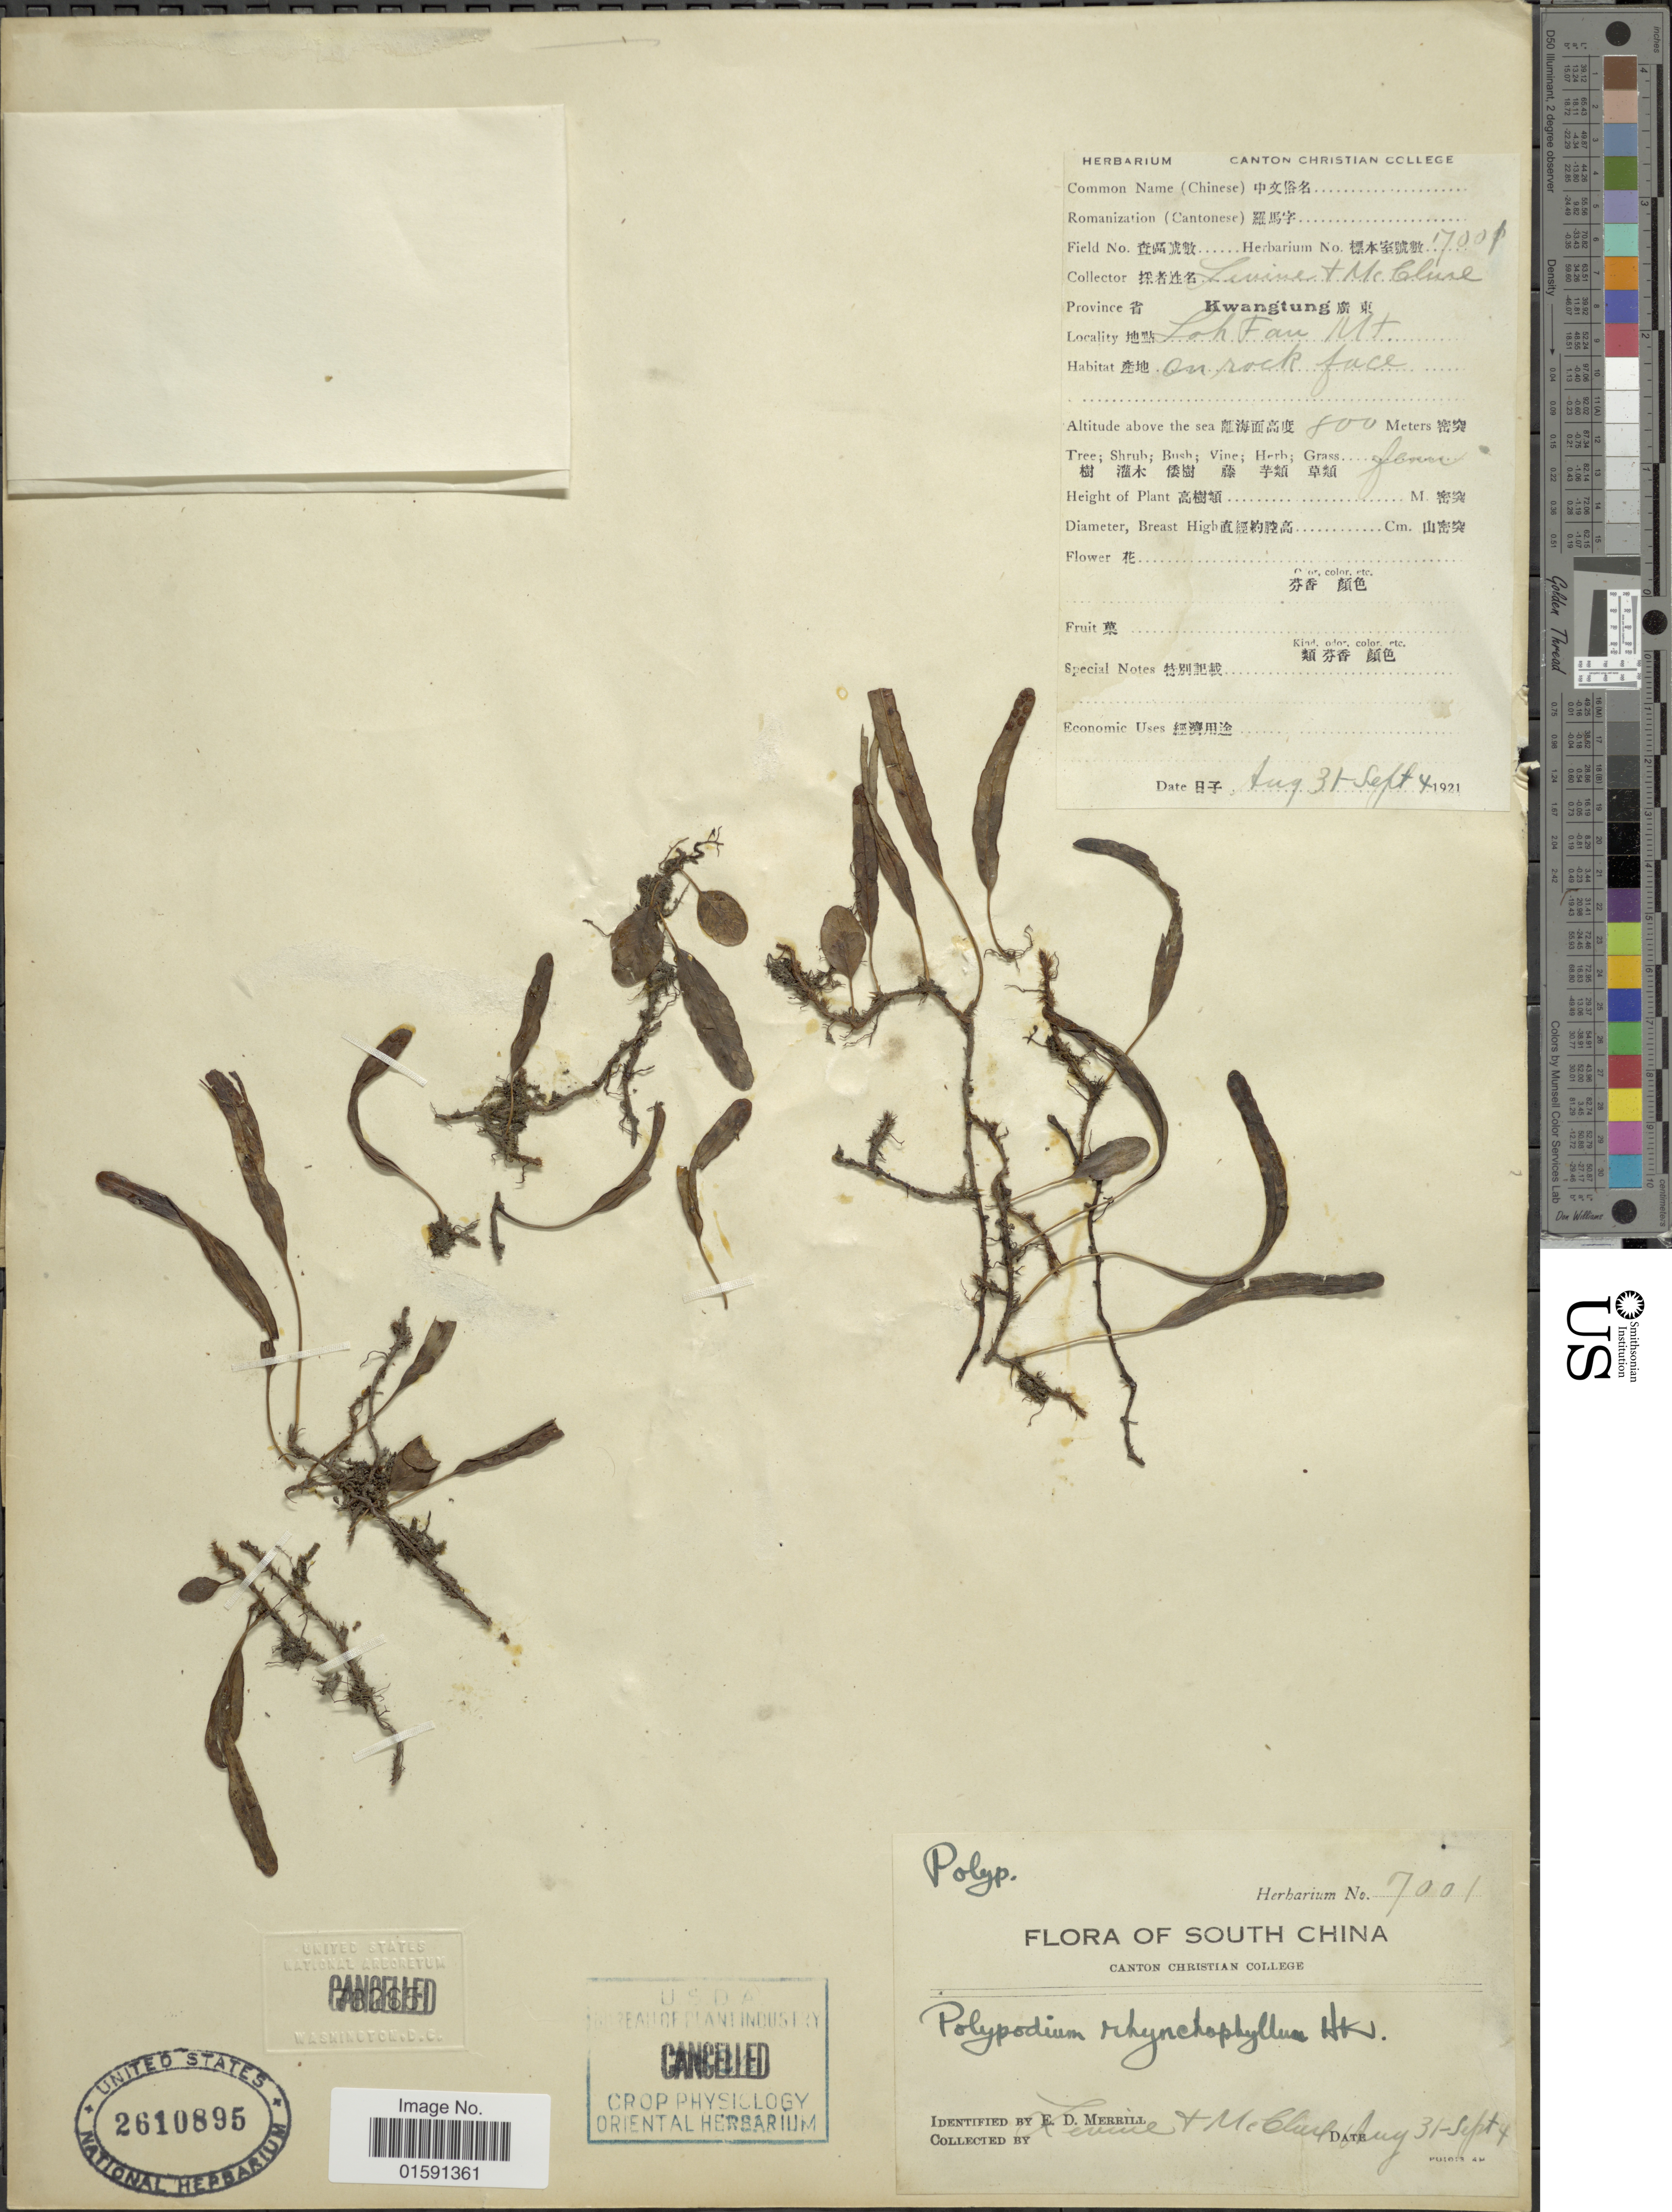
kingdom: Plantae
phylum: Tracheophyta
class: Polypodiopsida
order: Polypodiales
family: Polypodiaceae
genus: Selliguea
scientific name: Selliguea rhynchophylla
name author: (Hook.) Fraser-Jenk.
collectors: -. Levine & McClure, --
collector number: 7001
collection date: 1921-08-31/1921-09-04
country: China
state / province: Guangdong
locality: South China, Kwangtung, Loh Fau Mt.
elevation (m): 800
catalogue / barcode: US 2610895